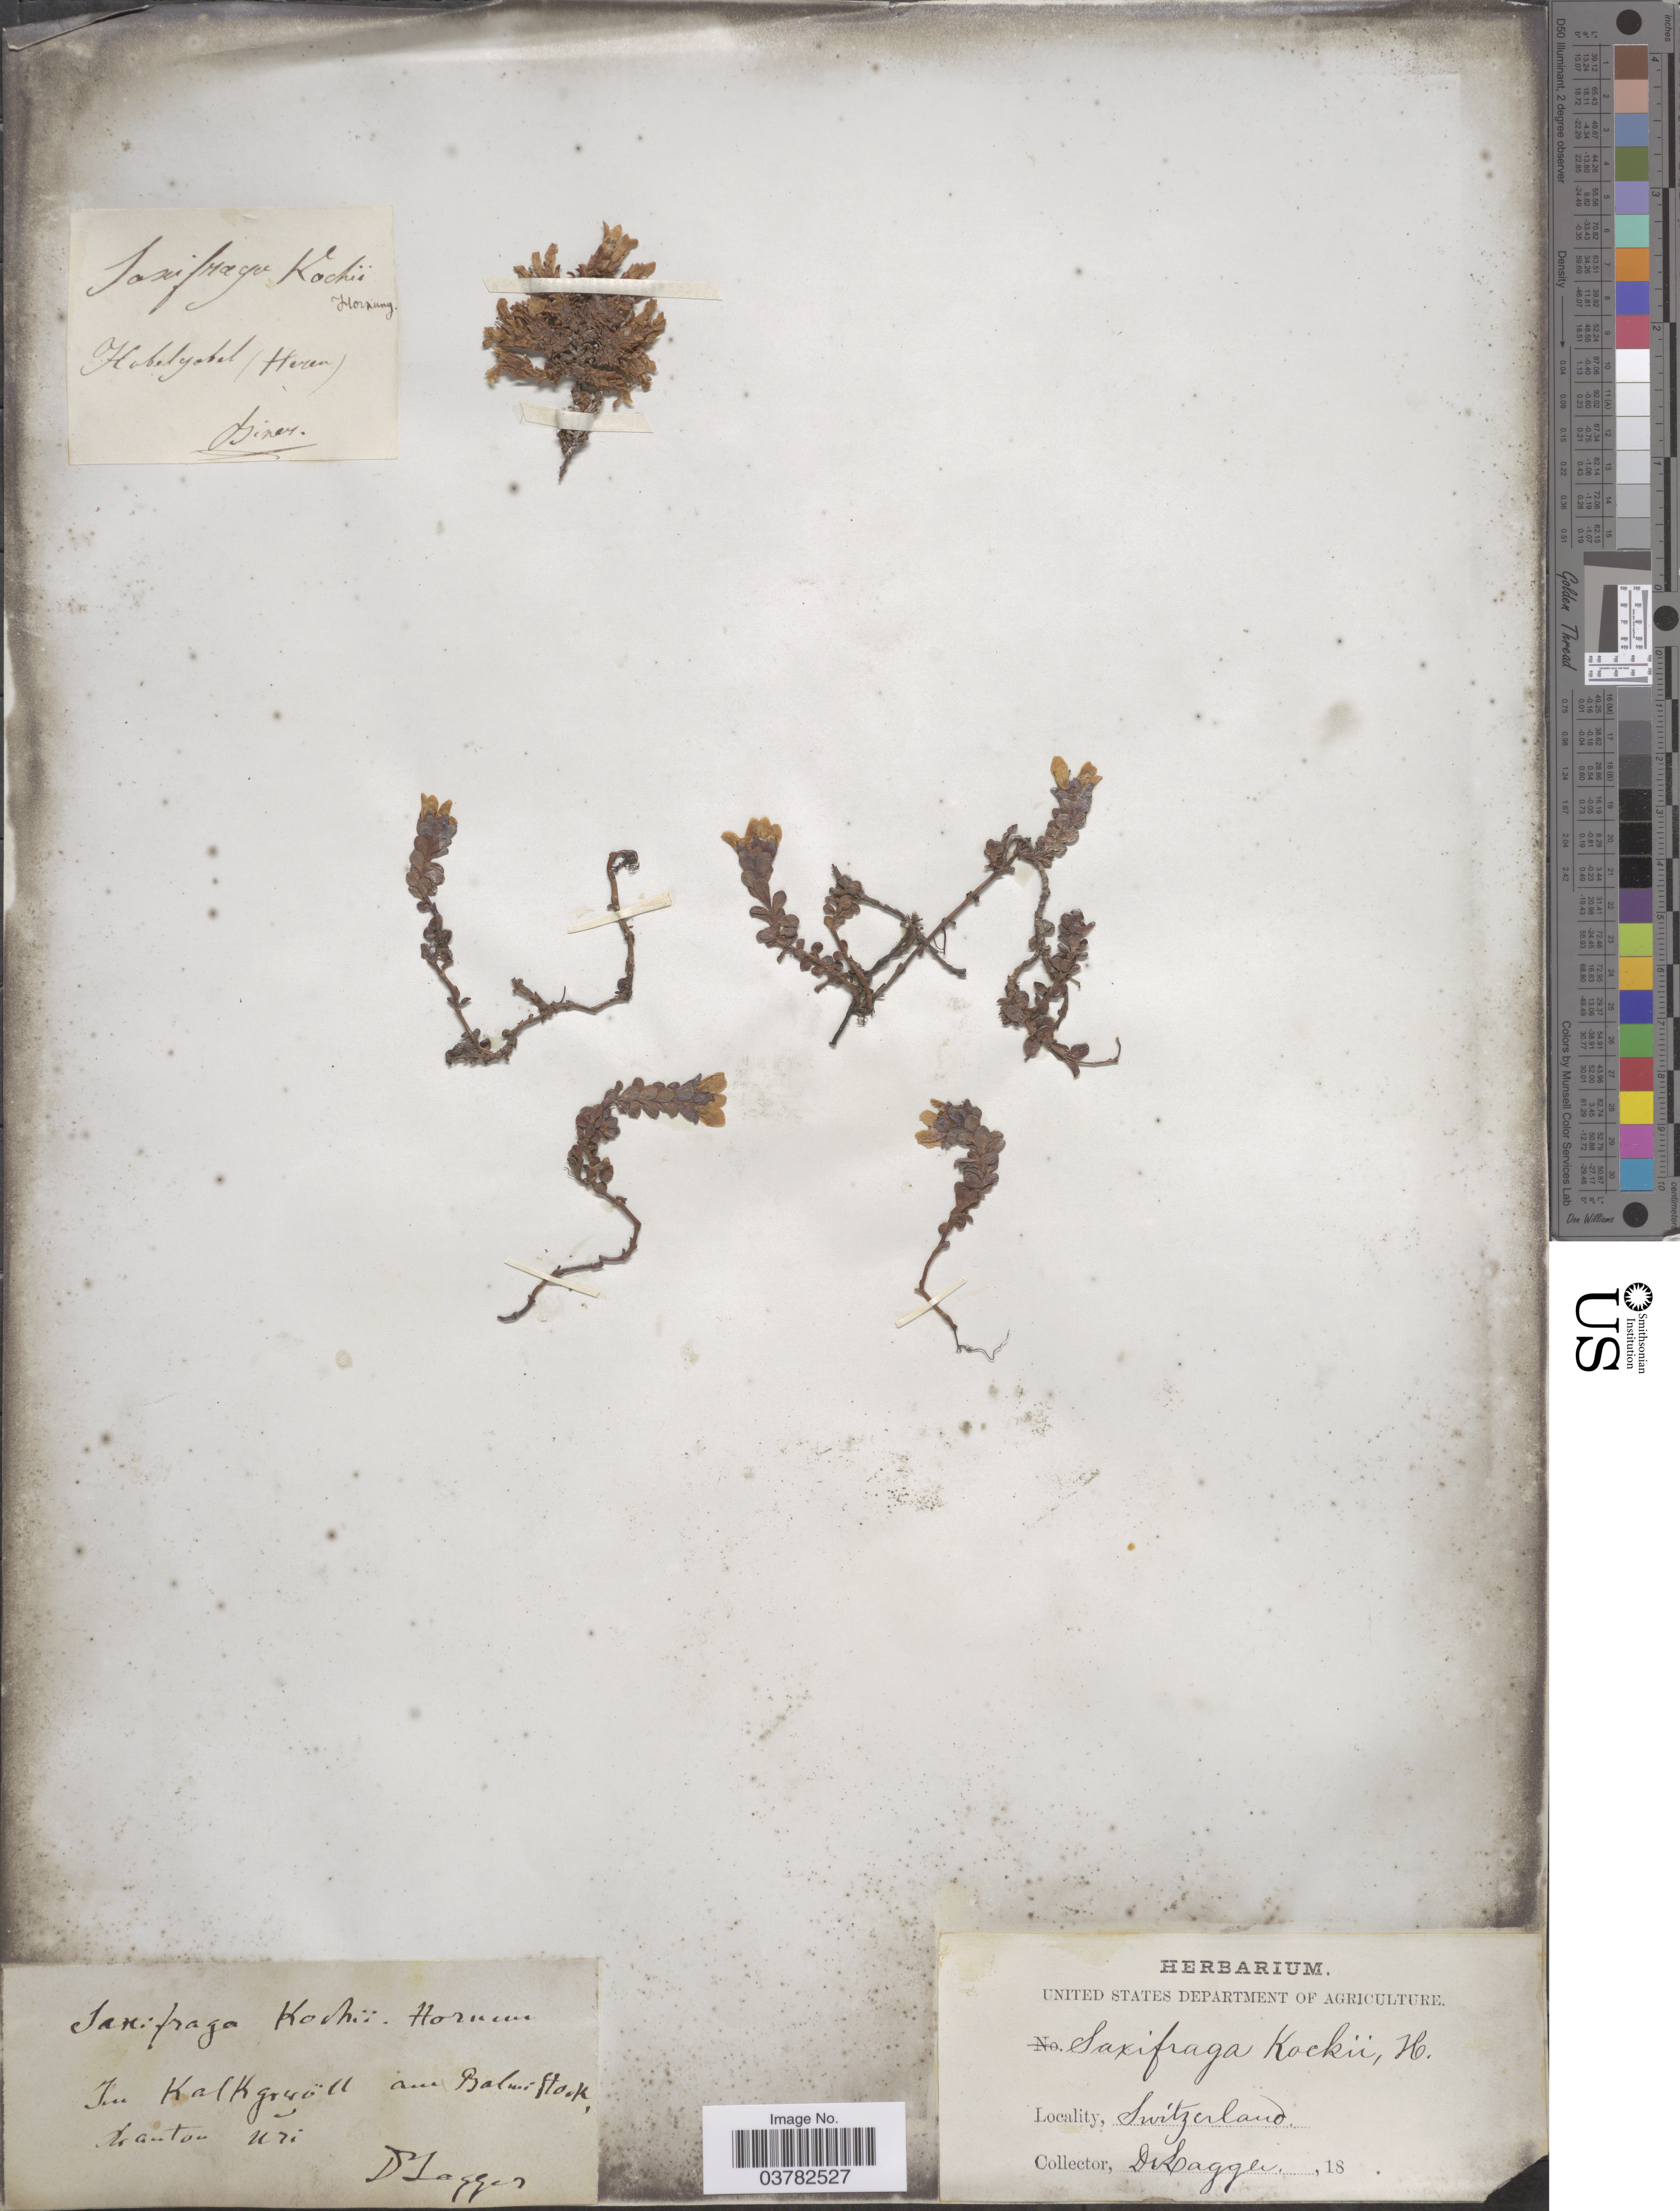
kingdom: Plantae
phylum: Tracheophyta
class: Magnoliopsida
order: Saxifragales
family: Saxifragaceae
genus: Saxifraga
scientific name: Saxifraga kochii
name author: Hornung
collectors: Ginés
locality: Habelgabel (Heren). [interpreted]